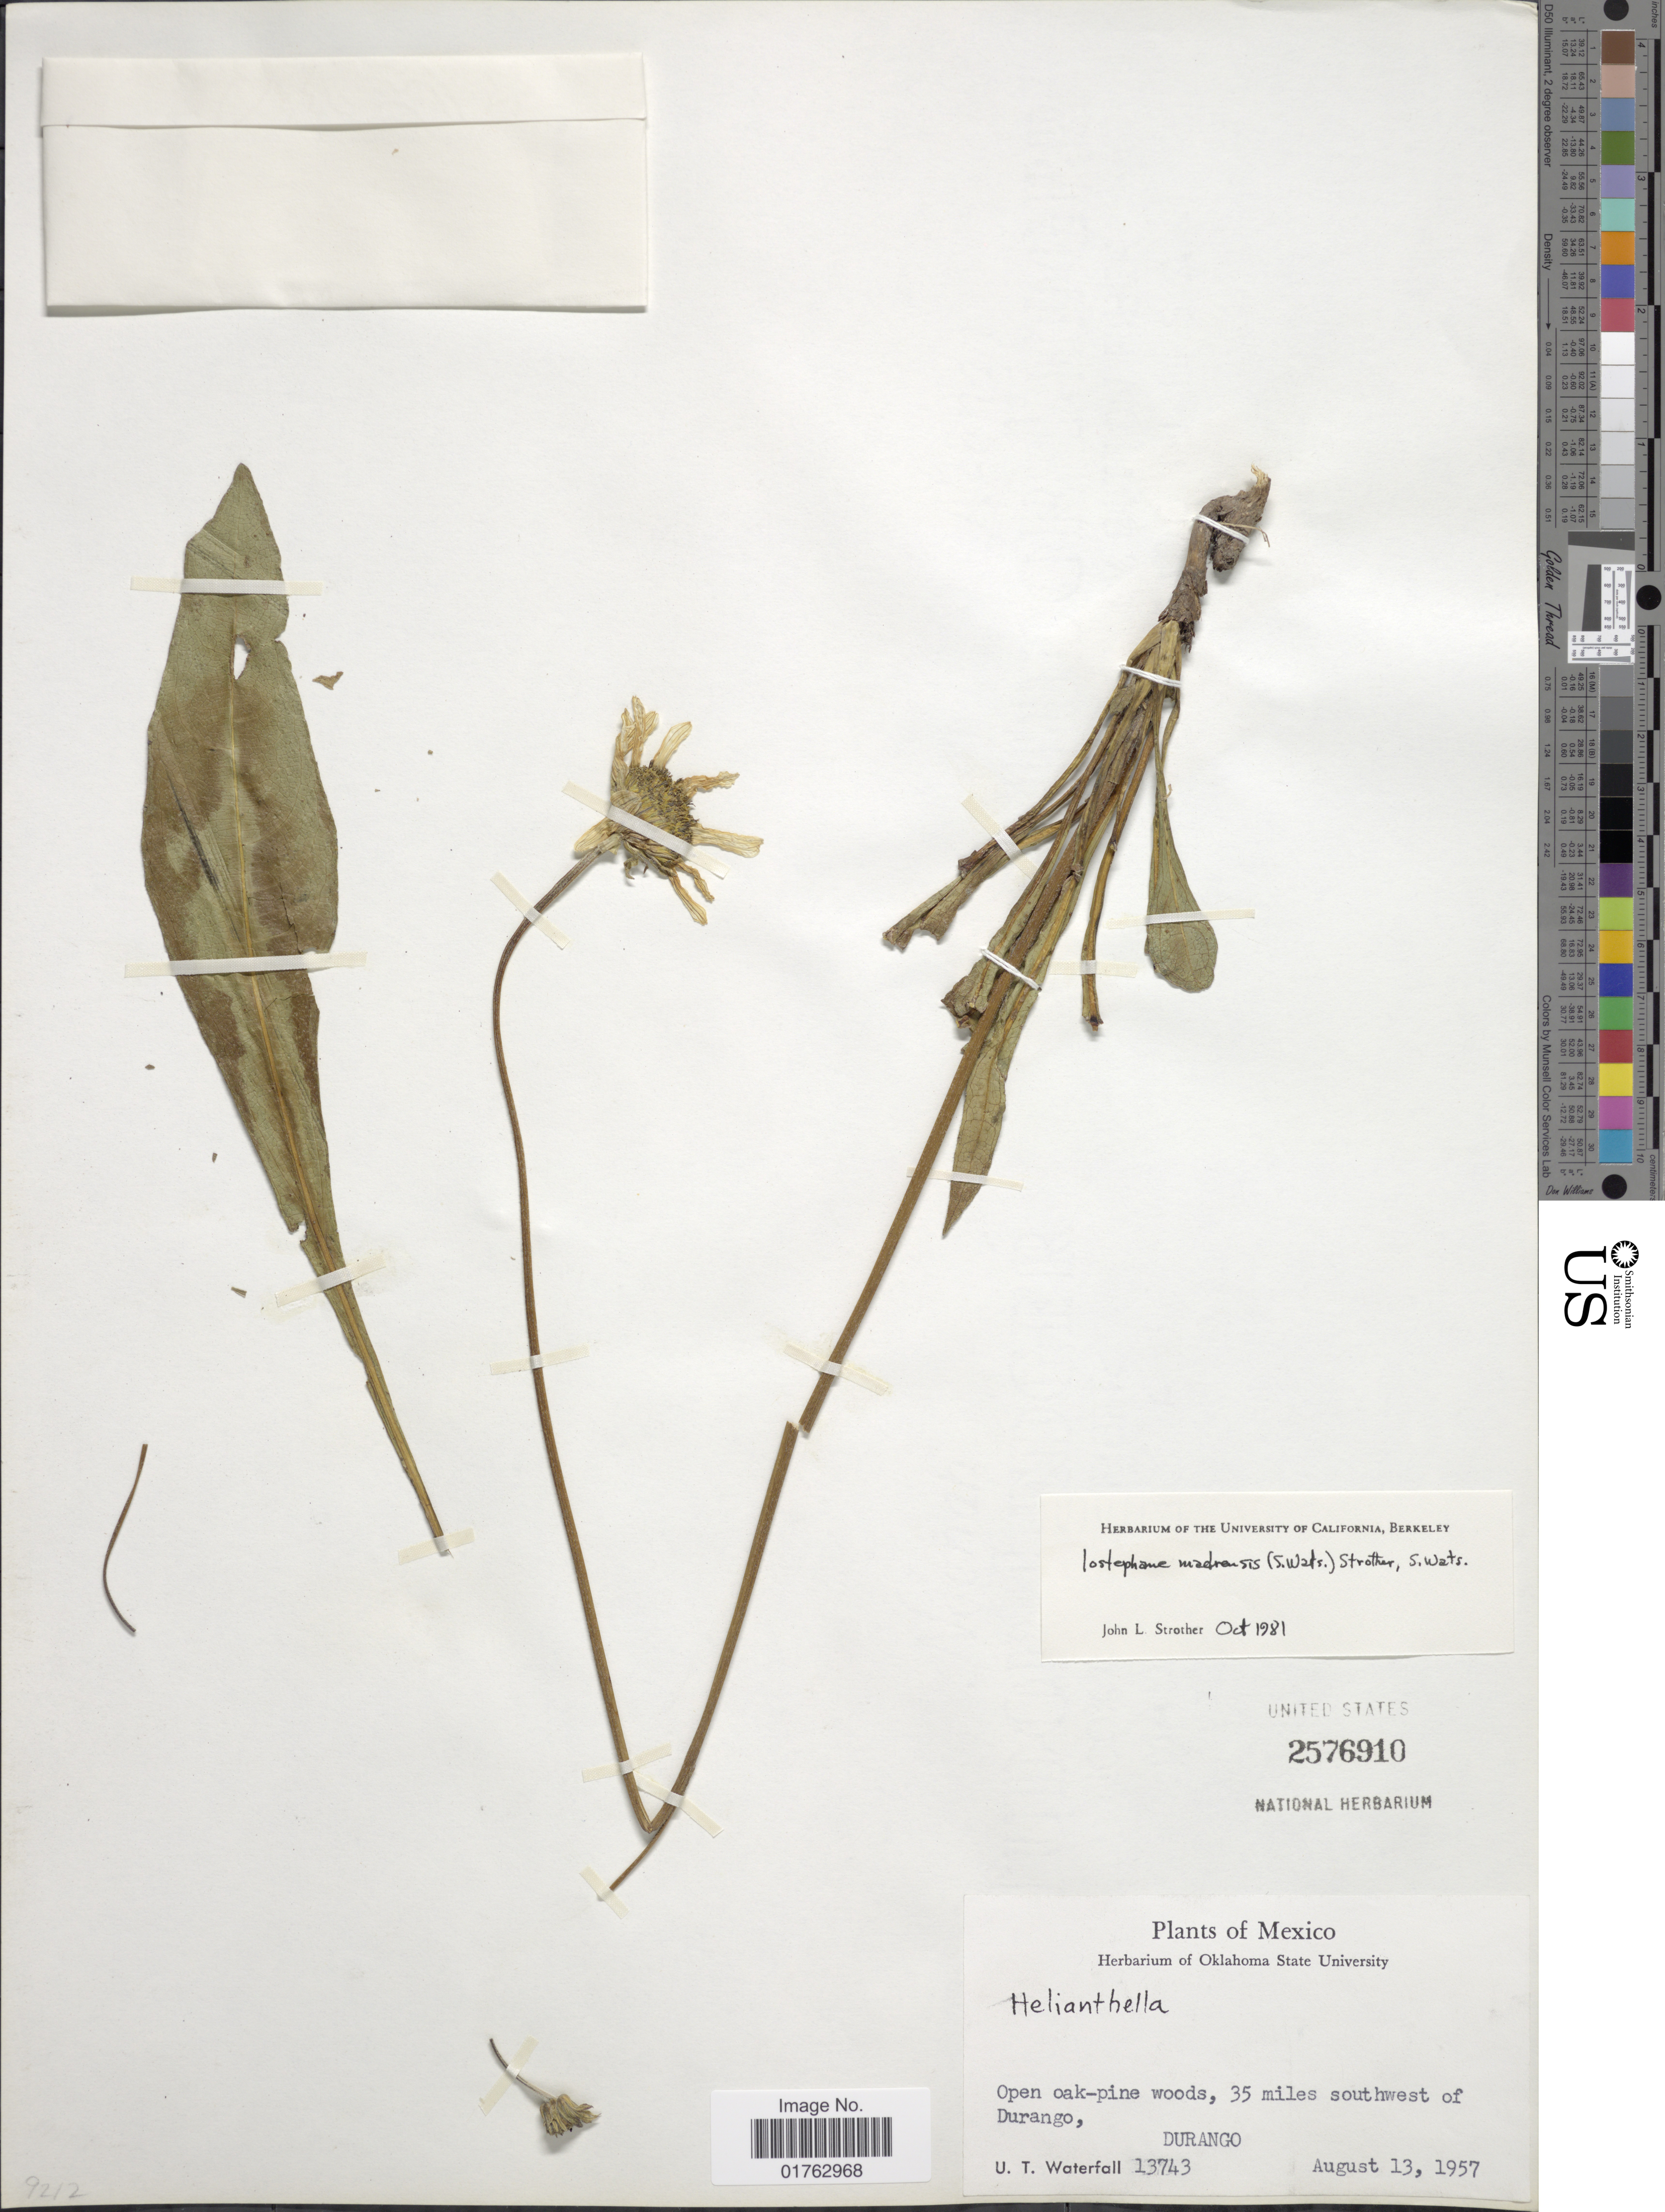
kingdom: Plantae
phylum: Tracheophyta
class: Magnoliopsida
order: Asterales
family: Asteraceae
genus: Iostephane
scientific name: Iostephane madrensis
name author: (S. Watson) Strother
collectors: U. T. Waterfall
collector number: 13743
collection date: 1957-08-13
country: Mexico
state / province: Durango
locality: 35 miles southwest of Durango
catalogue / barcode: US 2576910